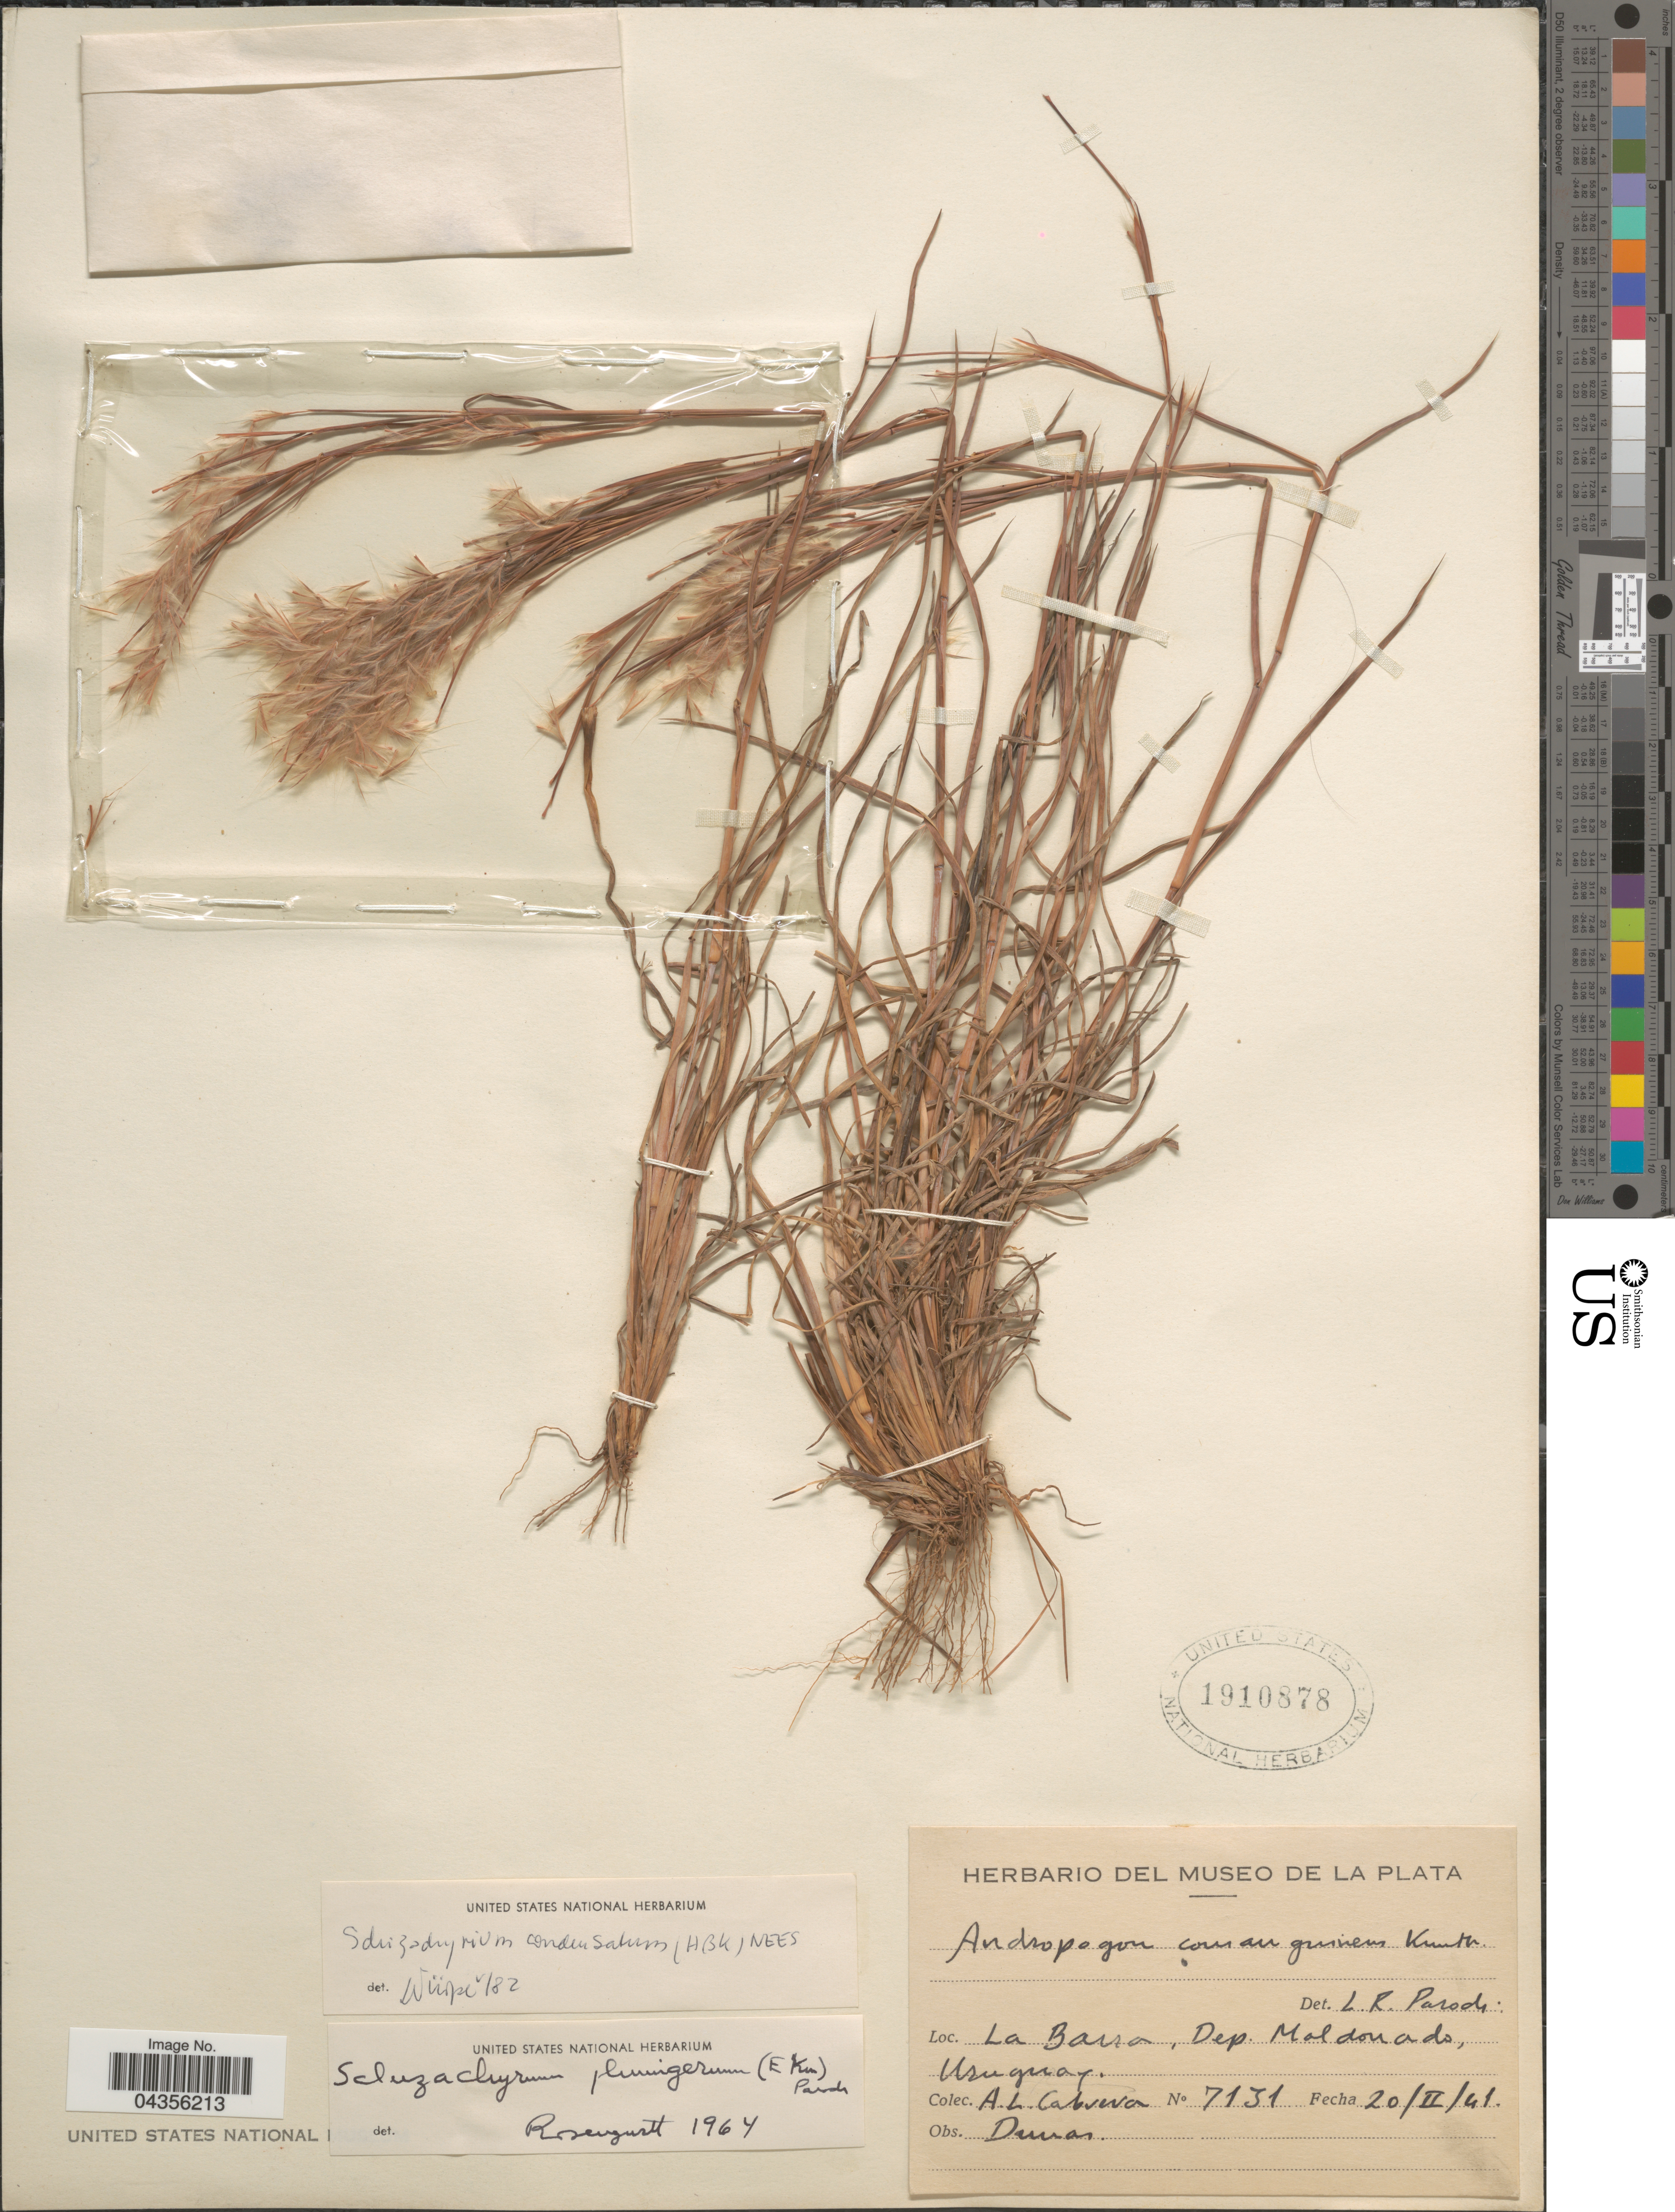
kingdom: Plantae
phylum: Tracheophyta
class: Liliopsida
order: Poales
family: Poaceae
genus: Schizachyrium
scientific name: Schizachyrium condensatum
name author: (Kunth) Nees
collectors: A. L. Cabrera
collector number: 7131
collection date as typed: Transcribed d/m/y: 20/2/41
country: Uruguay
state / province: Maldonado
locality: La Barra, Dep. Maldonado.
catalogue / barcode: US 1910878